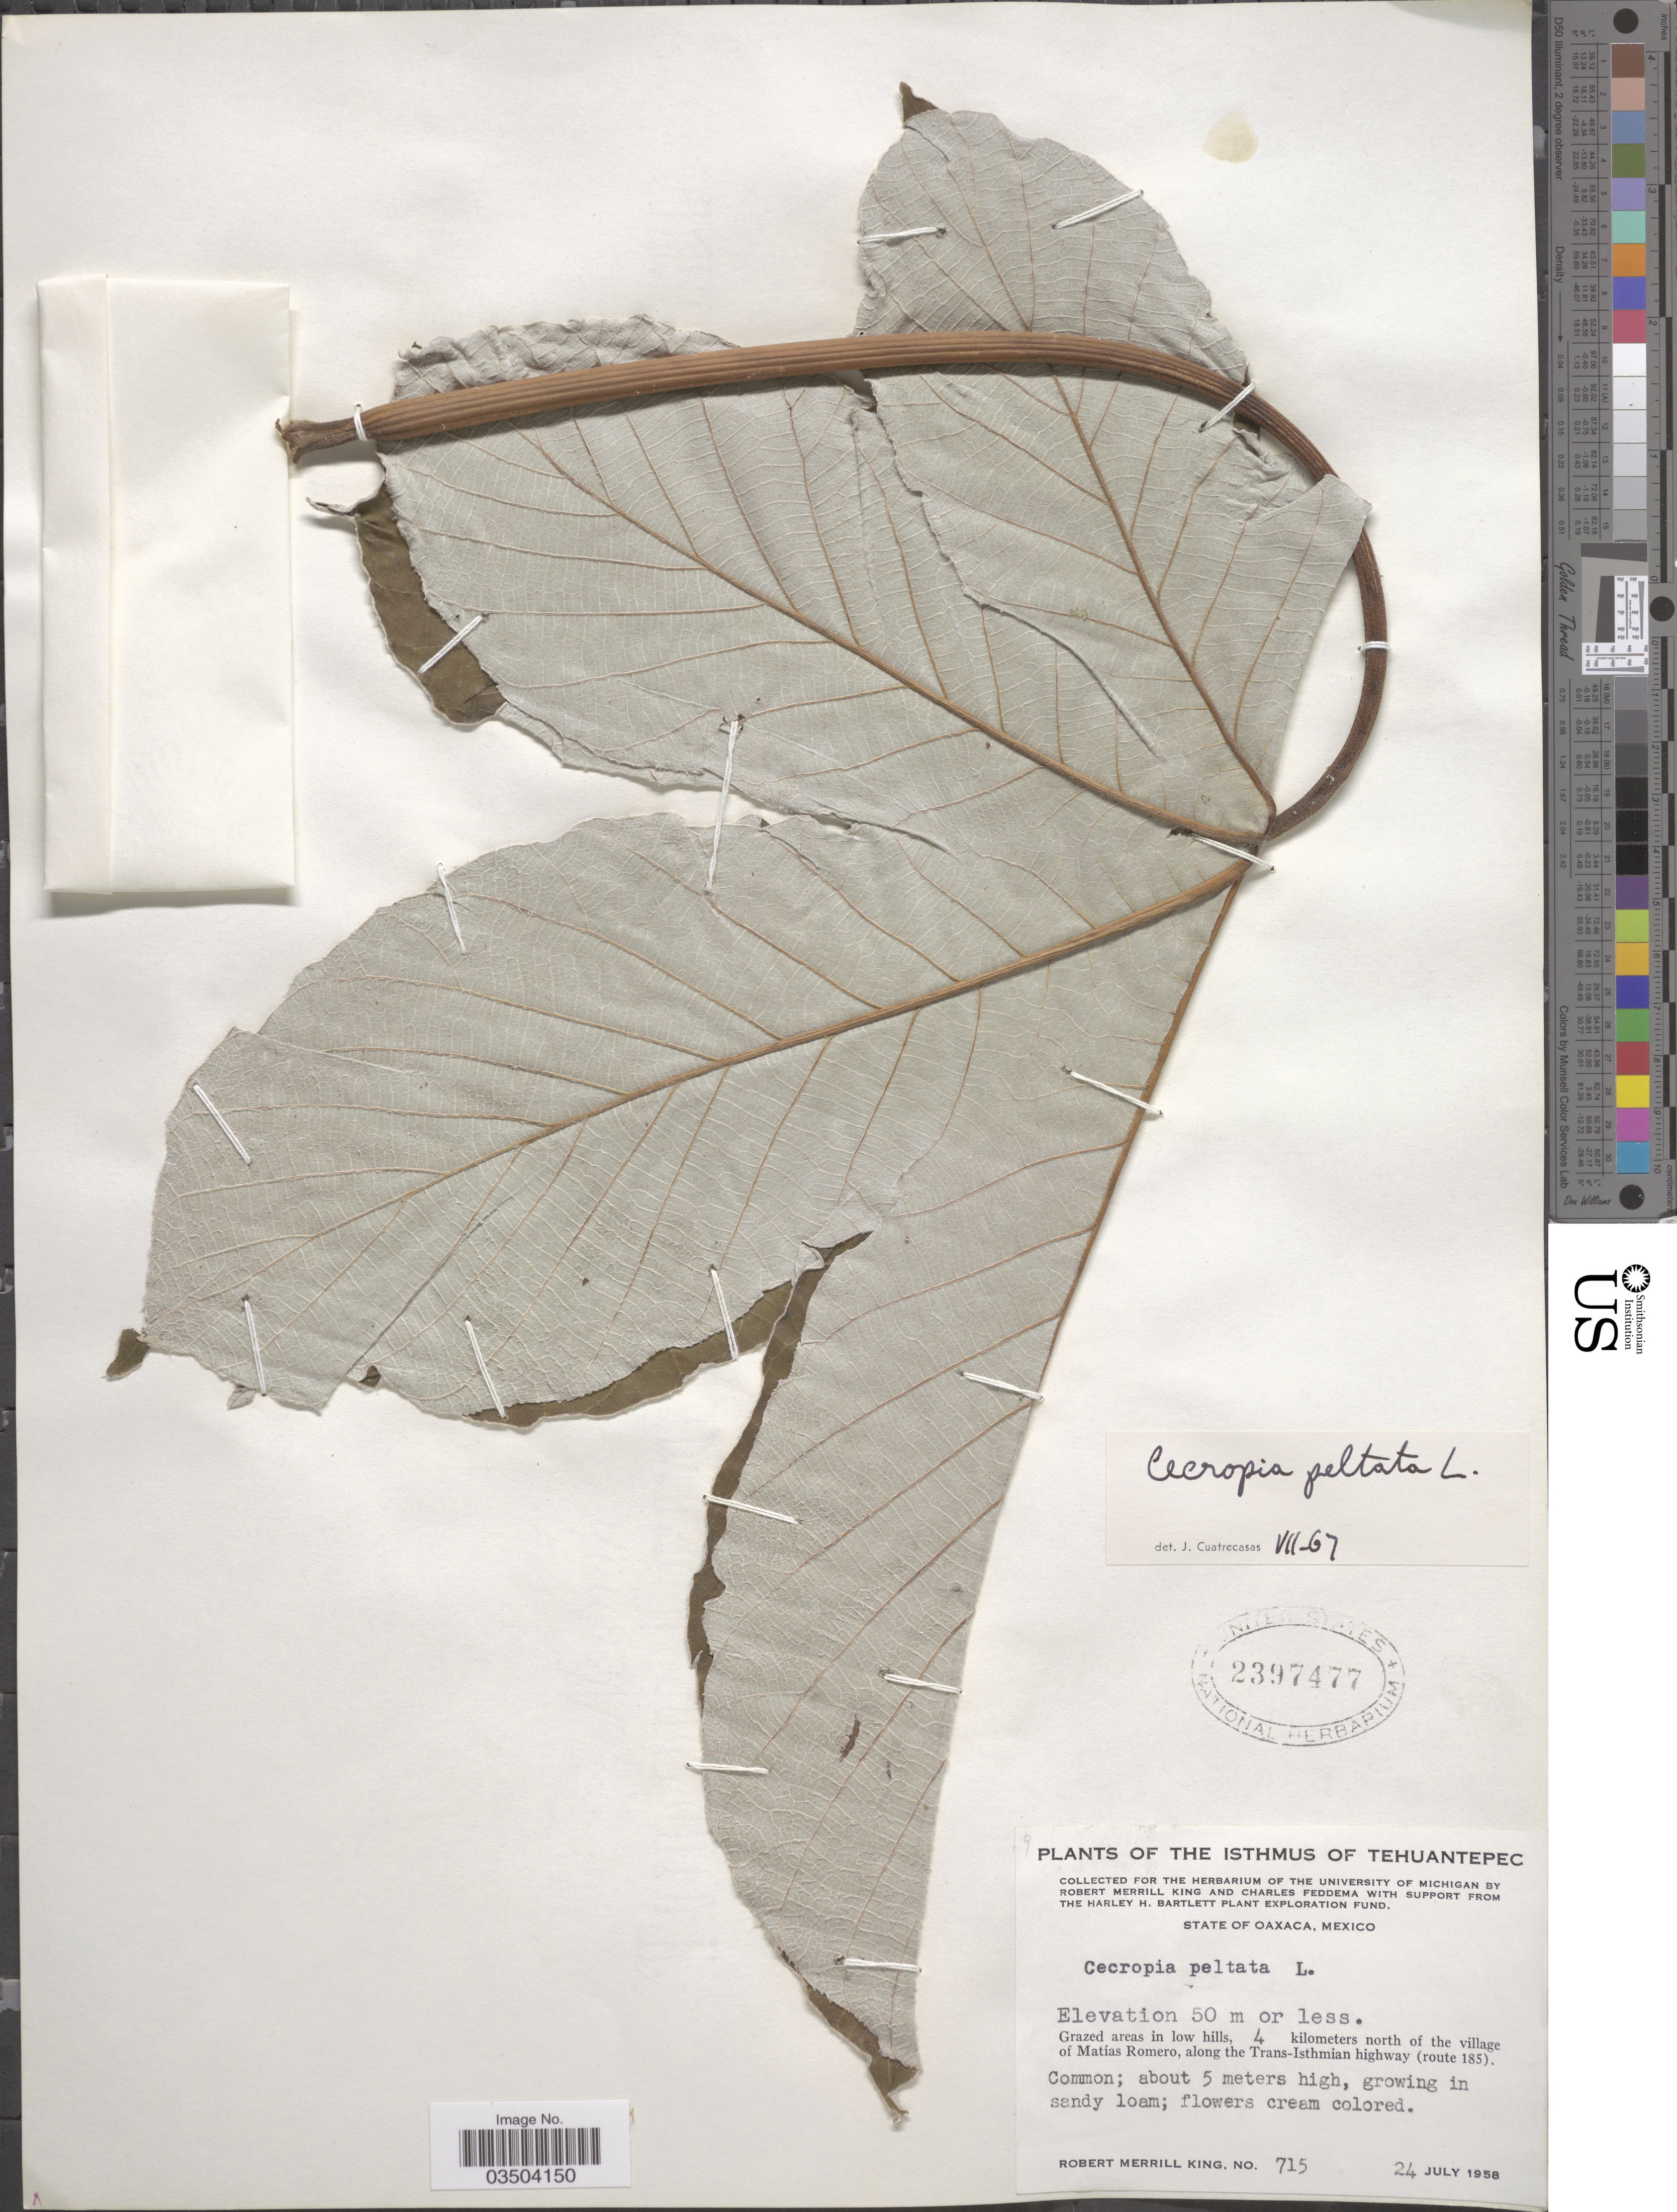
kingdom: Plantae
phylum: Tracheophyta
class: Magnoliopsida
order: Rosales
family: Urticaceae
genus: Cecropia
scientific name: Cecropia peltata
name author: L.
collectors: R. M. King & C. Feddema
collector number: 715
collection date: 1958-07-24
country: Mexico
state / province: Oaxaca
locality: The Isthmus of Tehuantepec. 4 kilometers north of the village of Matías Romero, along the Trans-Isthmian highway (route 185).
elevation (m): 50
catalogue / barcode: US 2397477